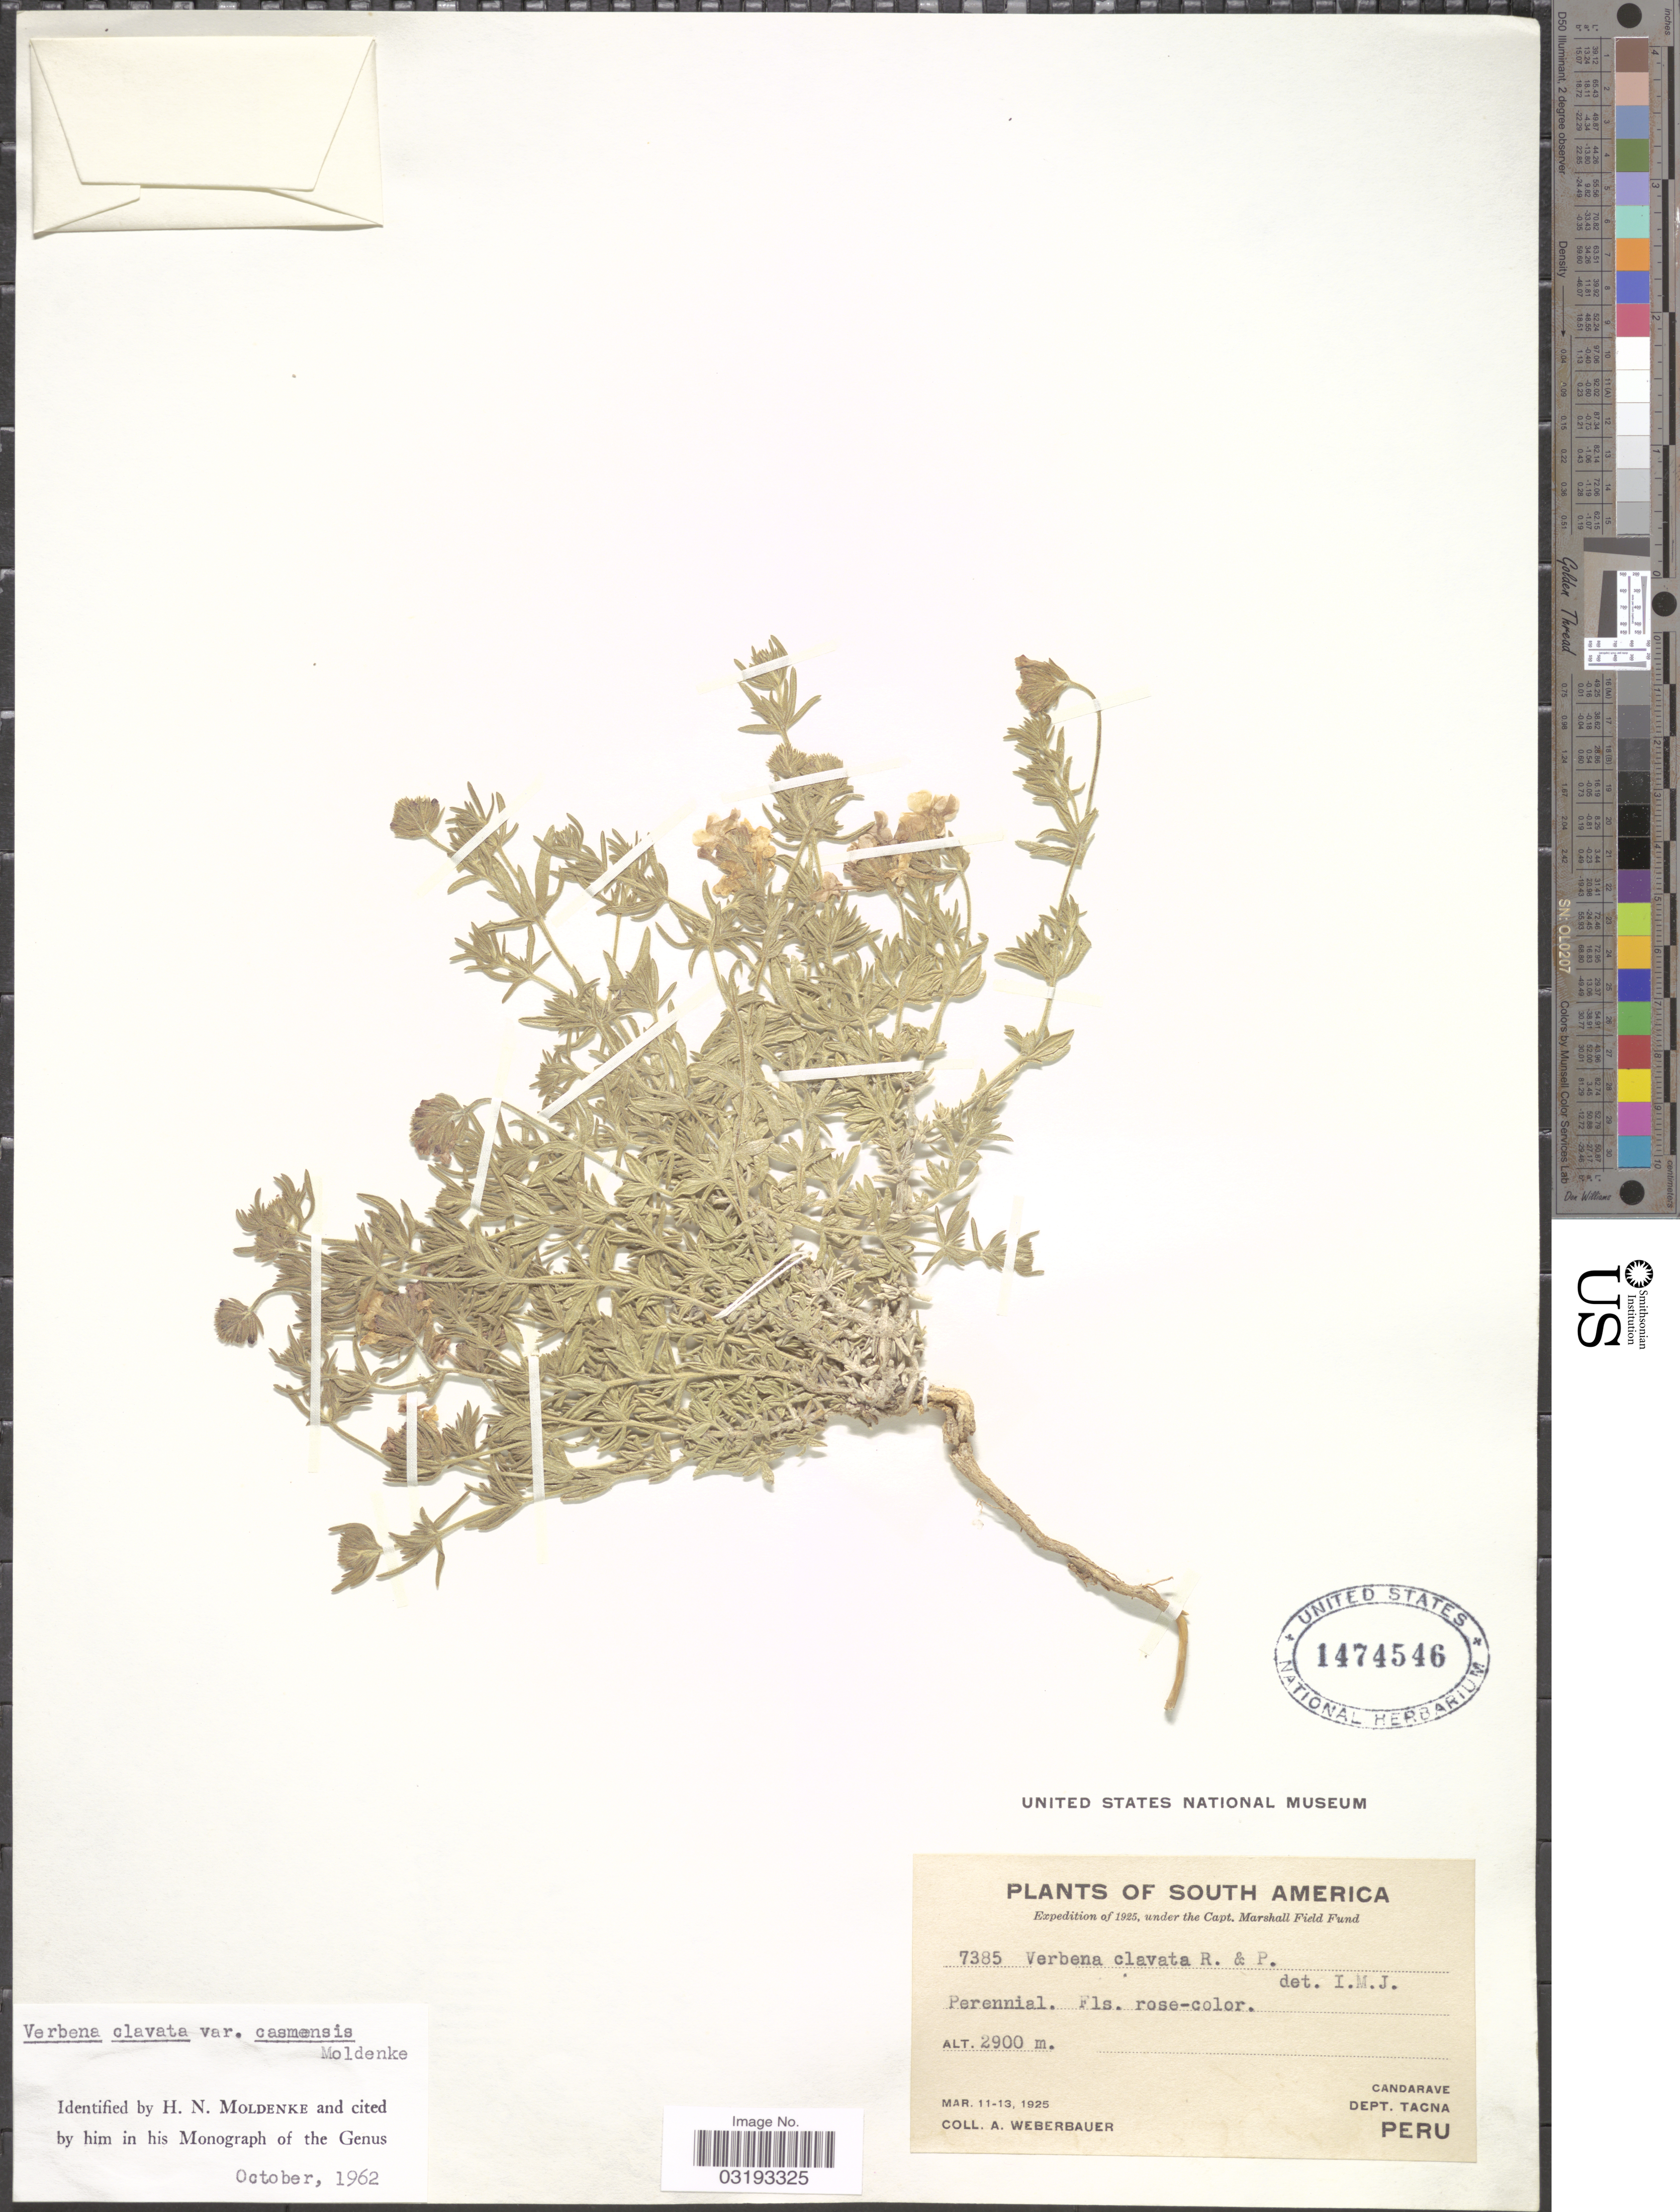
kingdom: Plantae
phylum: Tracheophyta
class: Magnoliopsida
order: Lamiales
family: Verbenaceae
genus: Verbena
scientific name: Verbena clavata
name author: Ruiz & Pav.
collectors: A. Weberbauer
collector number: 7385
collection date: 1925-03-11/1925-03-13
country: Peru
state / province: Tacna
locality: Candarave. Dept. Tacna.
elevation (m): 2900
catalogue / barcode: US 1474546